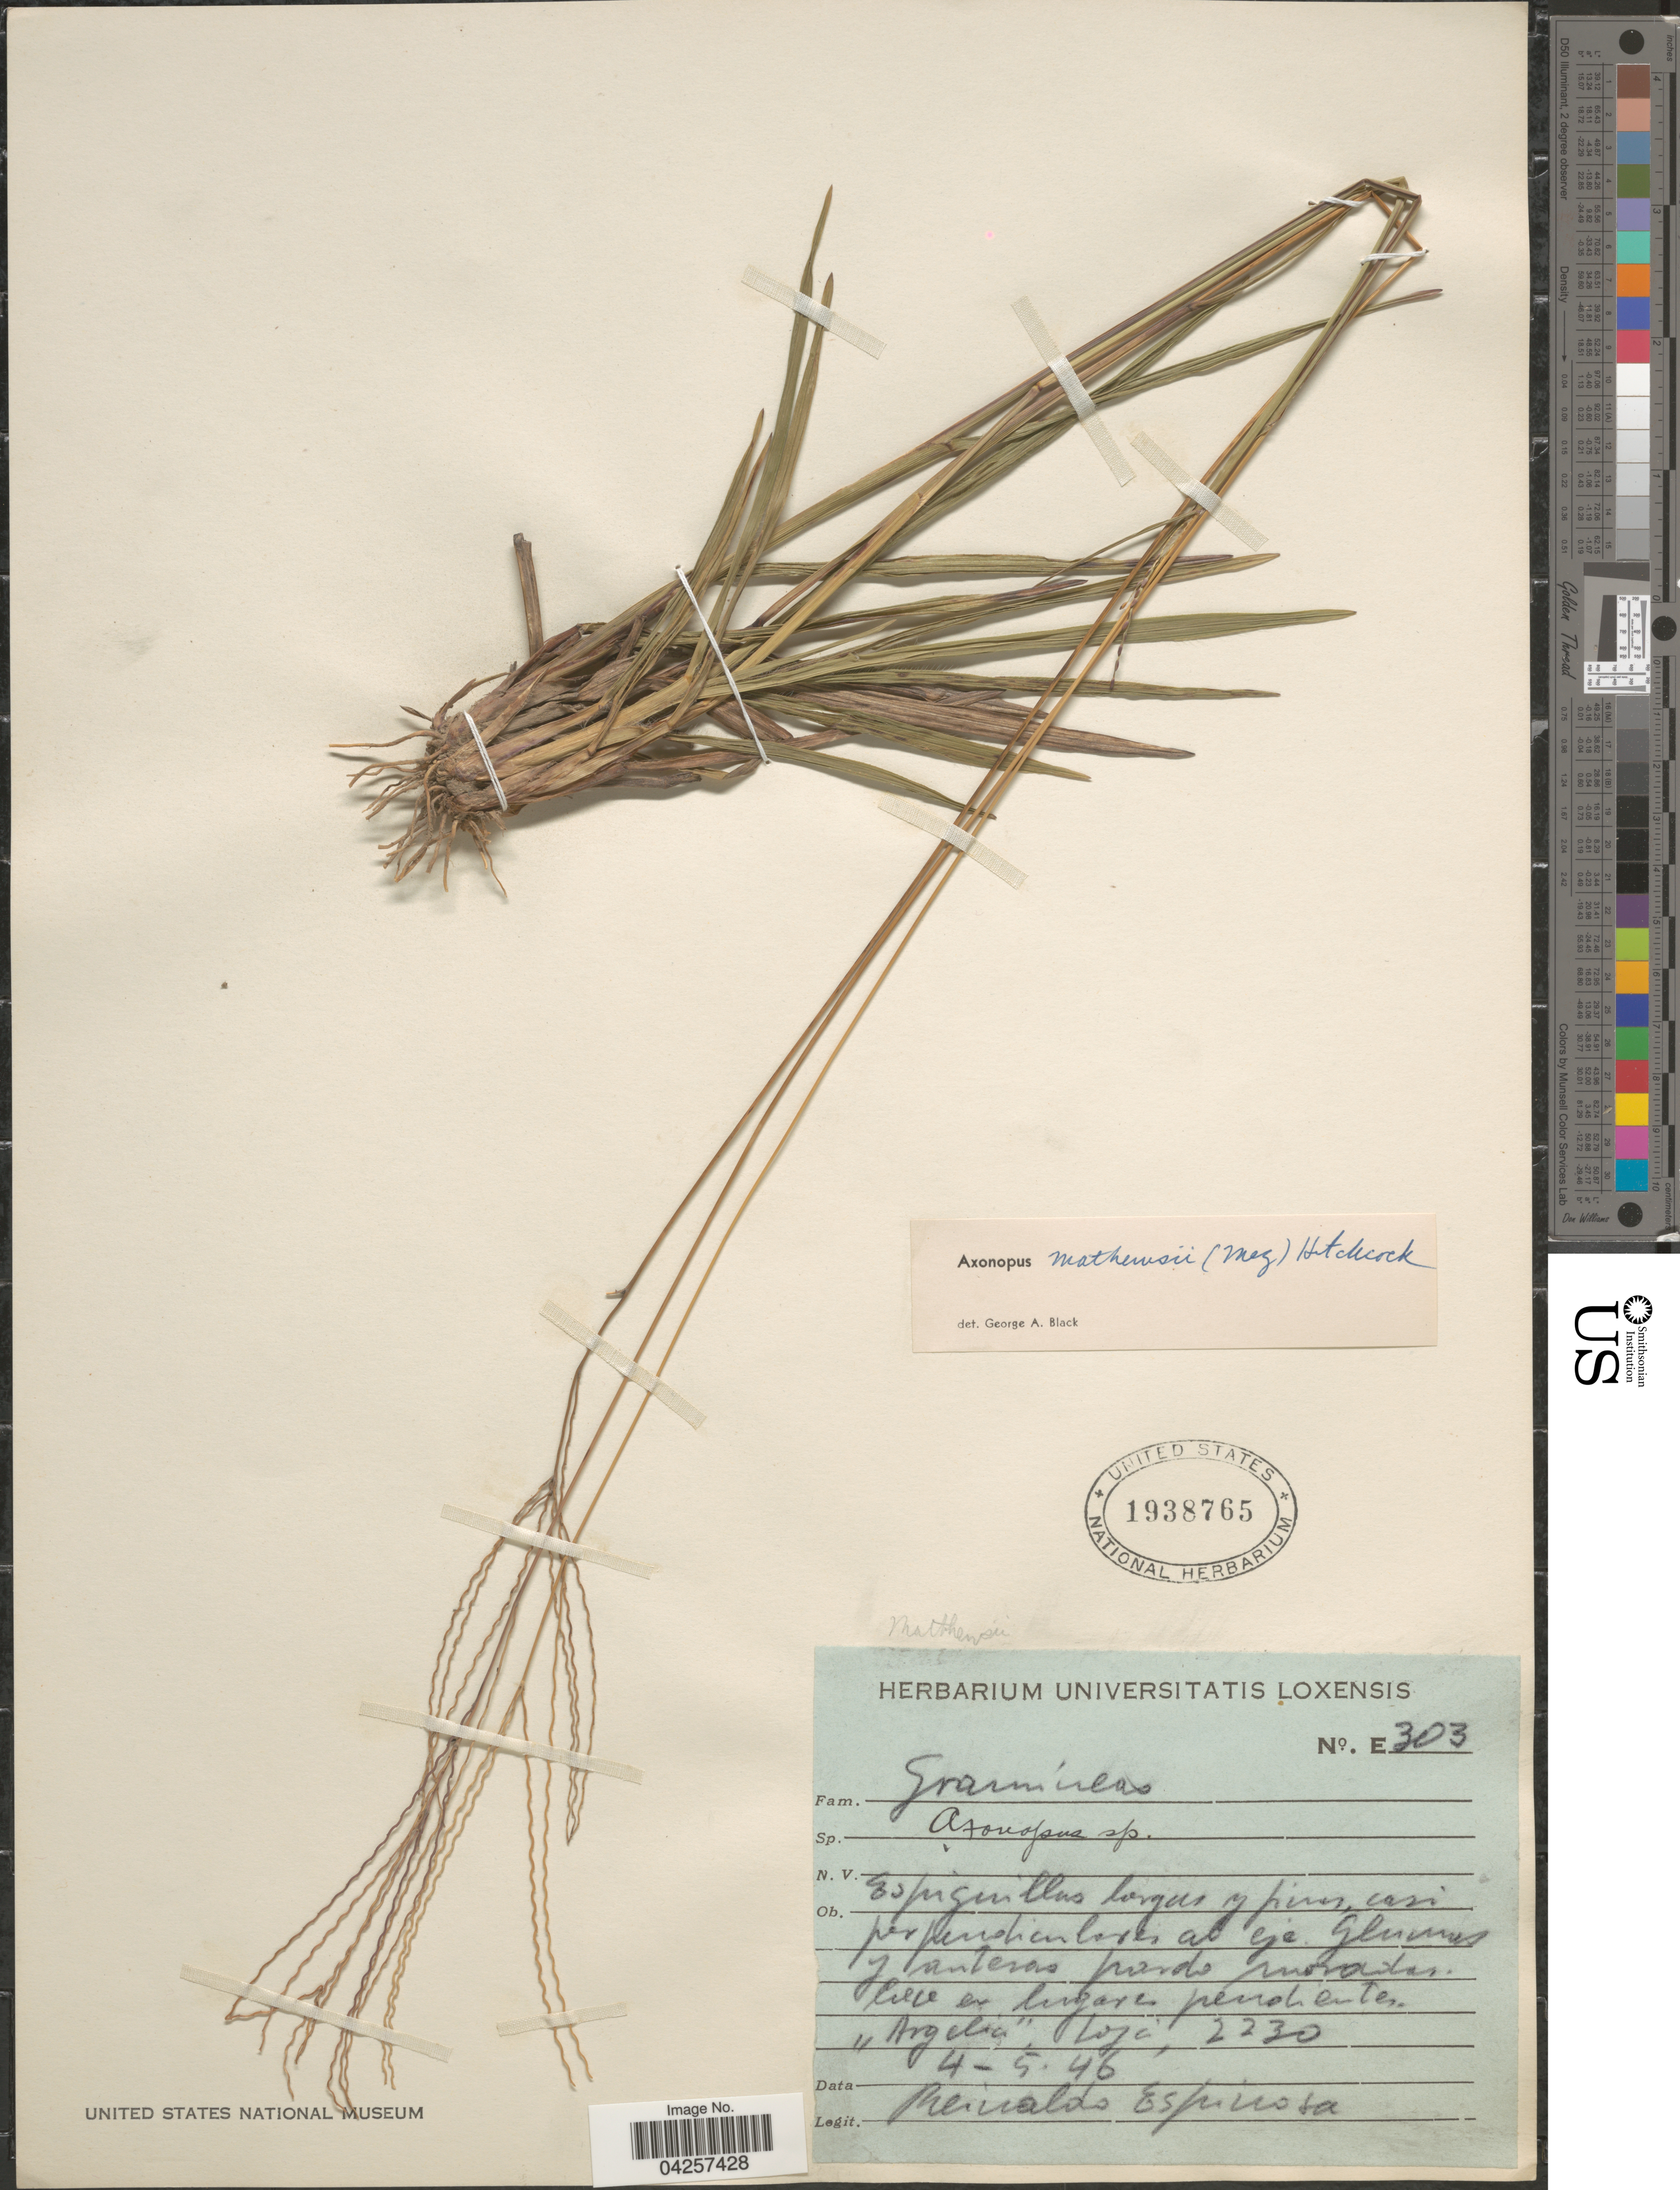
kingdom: Plantae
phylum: Tracheophyta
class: Liliopsida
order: Poales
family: Poaceae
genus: Axonopus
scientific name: Axonopus mathewsii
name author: (Mez) Hitchc.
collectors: R. Espinosa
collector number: E303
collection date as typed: Transcribed d/m/y: 4/5/46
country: Ecuador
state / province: Loja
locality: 'Argelia' [unsure placement]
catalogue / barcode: US 1938765